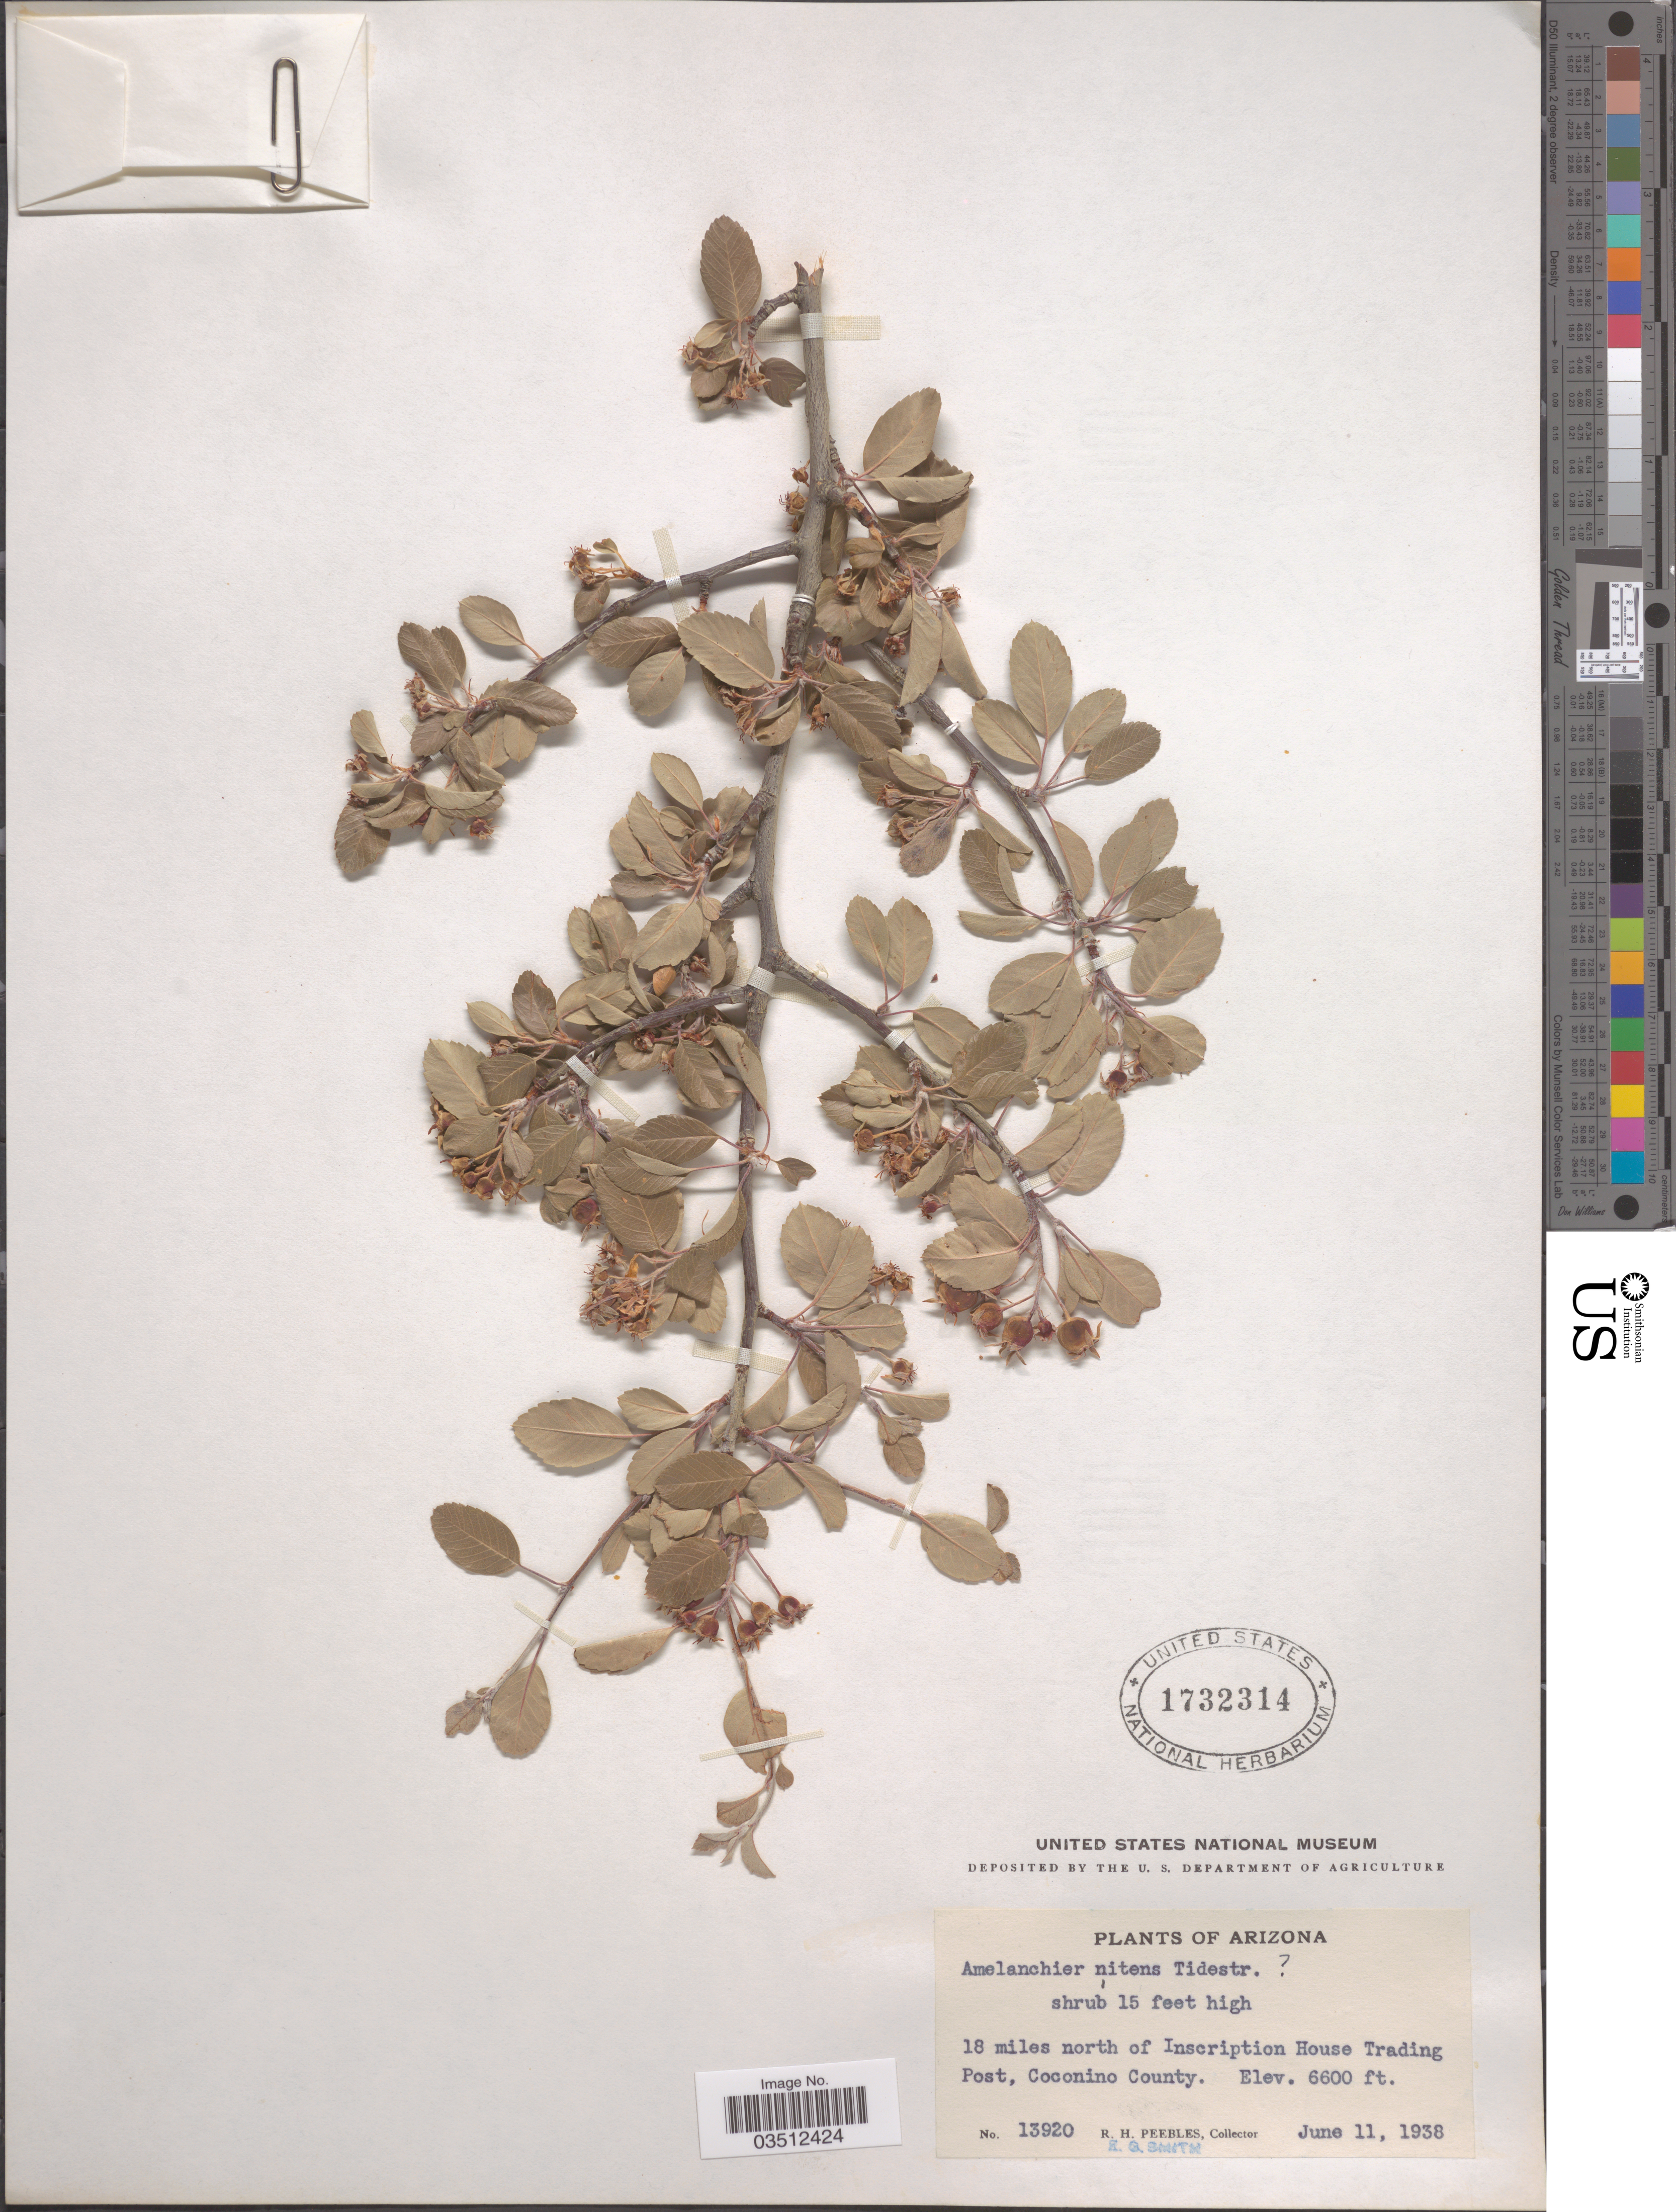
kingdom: Plantae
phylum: Tracheophyta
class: Magnoliopsida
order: Rosales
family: Rosaceae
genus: Amelanchier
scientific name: Amelanchier nitens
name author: Tidestr.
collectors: R. H. Peebles & E. G. Smith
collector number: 13920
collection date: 1938-06-11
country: United States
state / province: Arizona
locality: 18 miles north of Inscription House Trading Post, Coconino County.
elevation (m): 2012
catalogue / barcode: US 1732314